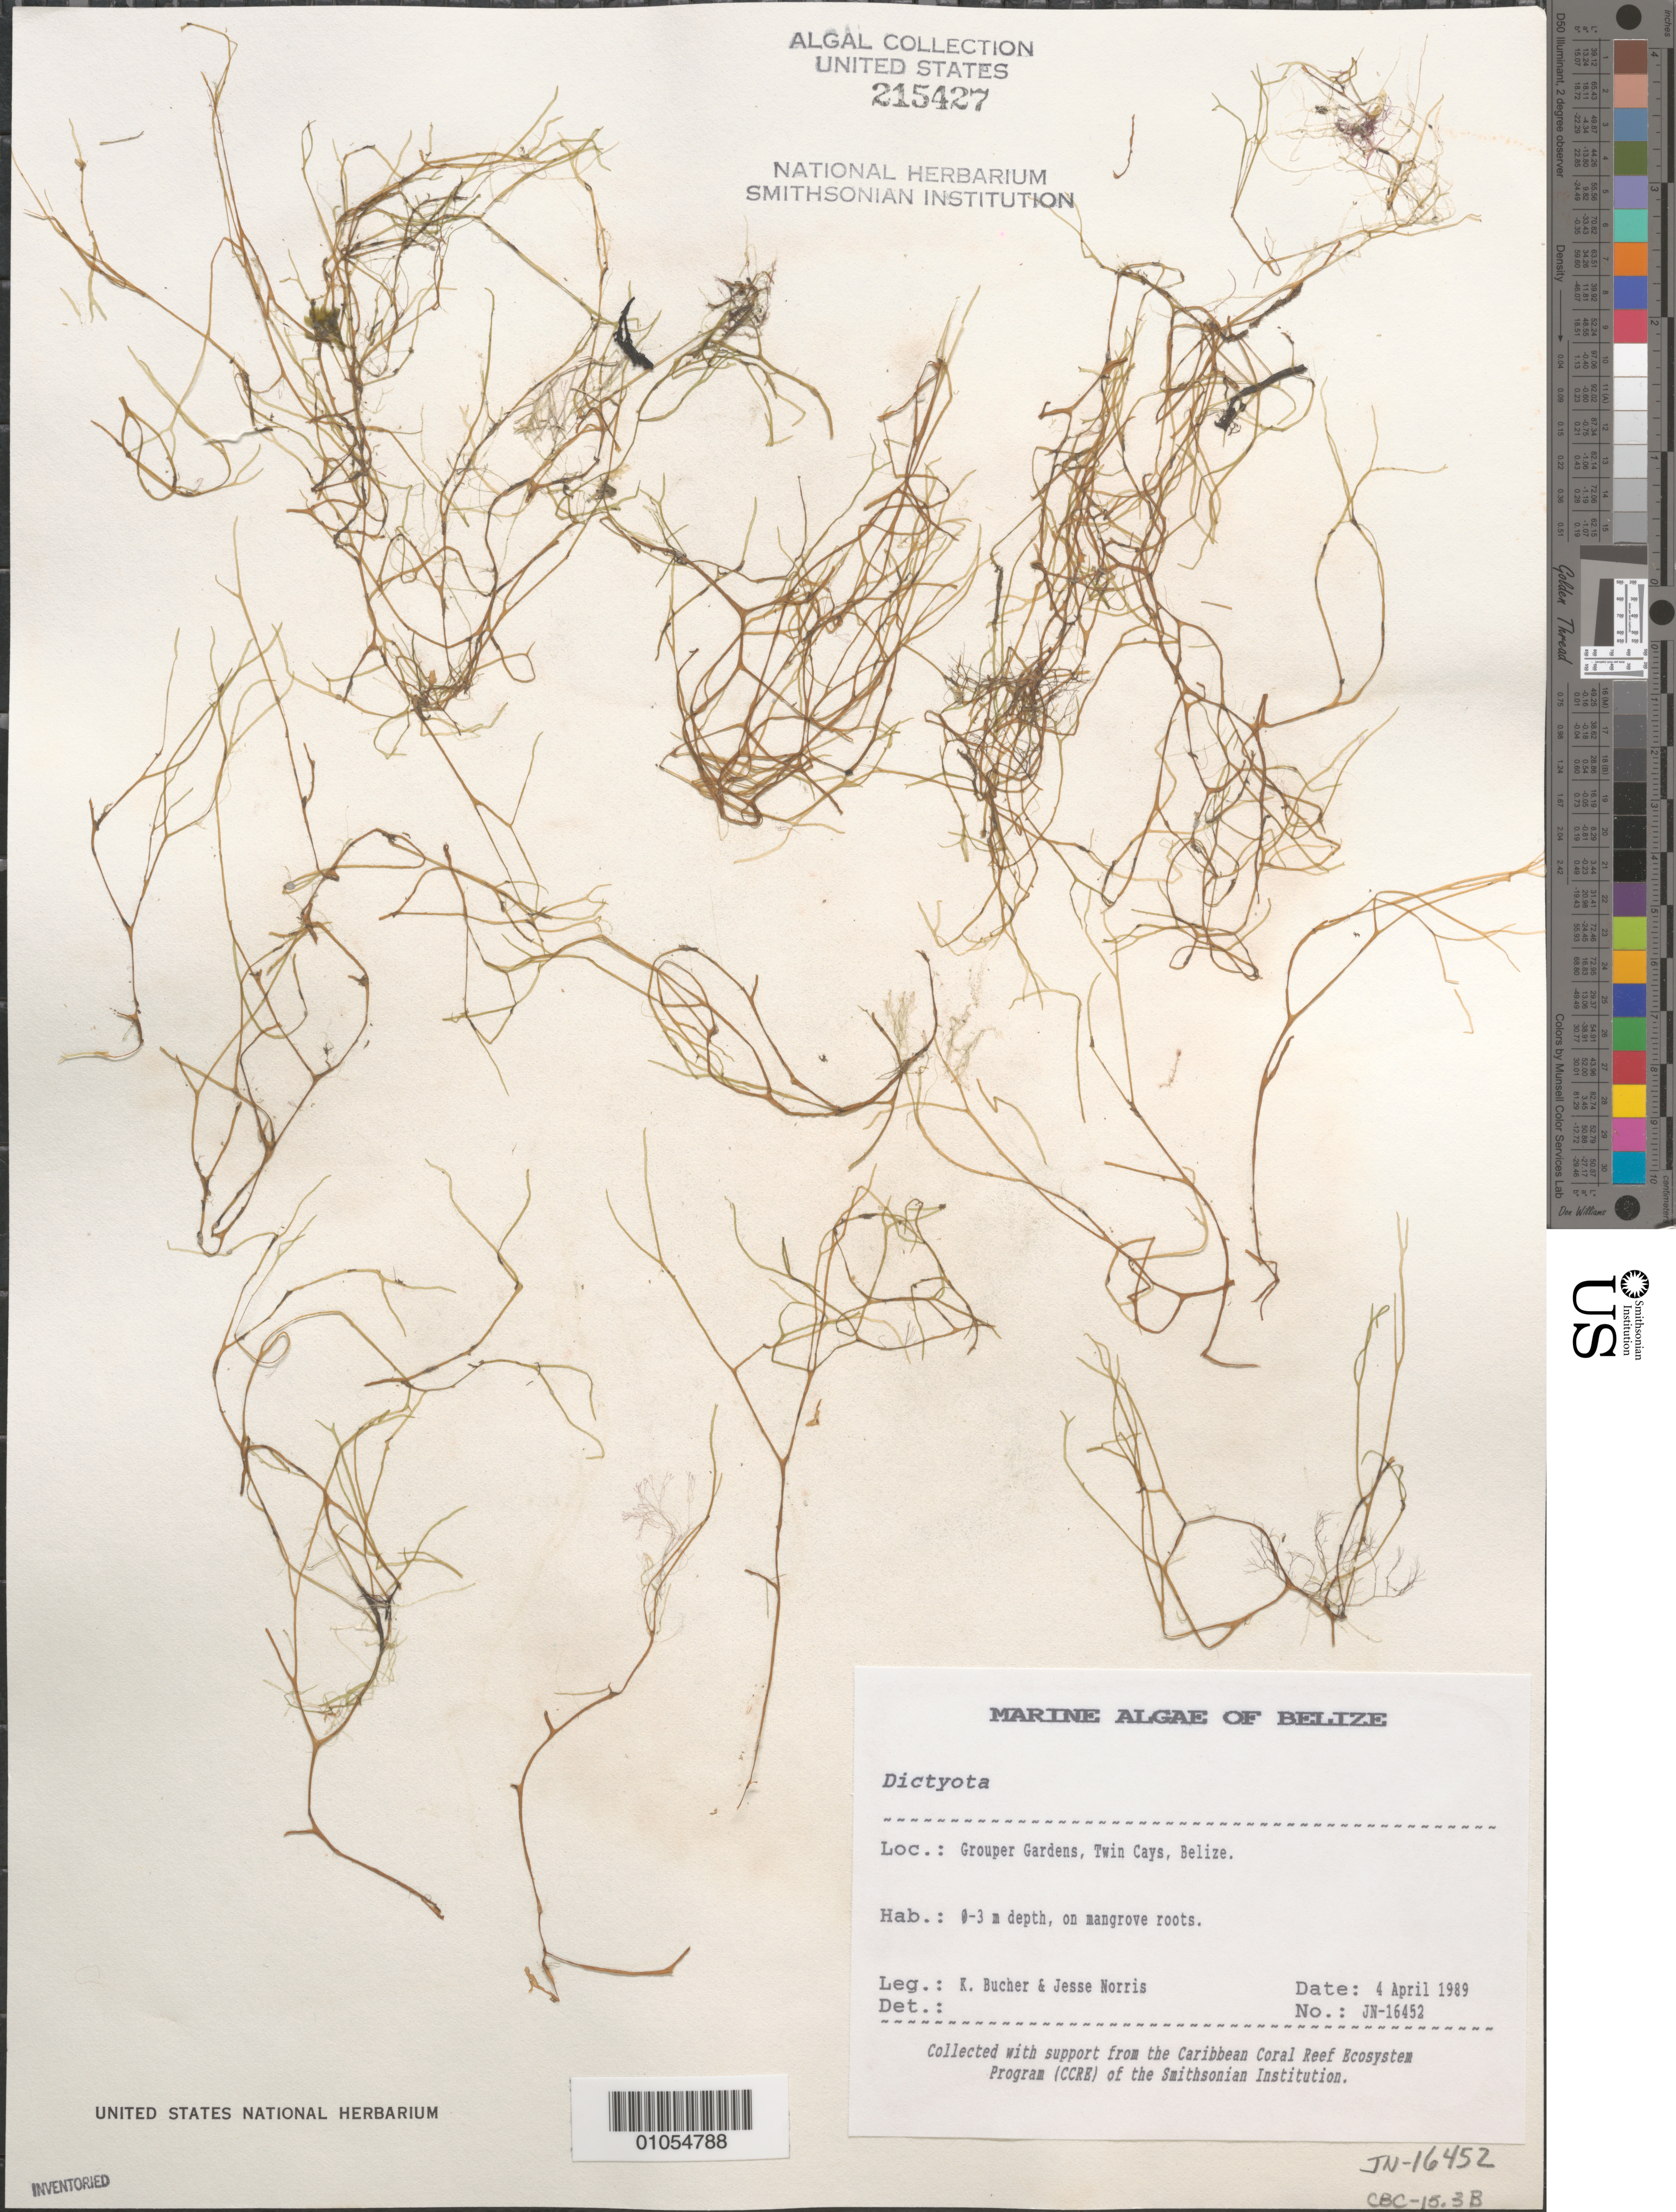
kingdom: Chromista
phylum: Ochrophyta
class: Phaeophyceae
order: Dictyotales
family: Dictyotaceae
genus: Dictyota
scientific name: Dictyota sp.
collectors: K. E. Bucher & J. A. Norris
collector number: JN-16452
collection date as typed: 04 Apr 1989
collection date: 1989-04-04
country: Belize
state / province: Stann Creek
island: Twin Cays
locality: Grouper Gardens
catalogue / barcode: US 215427